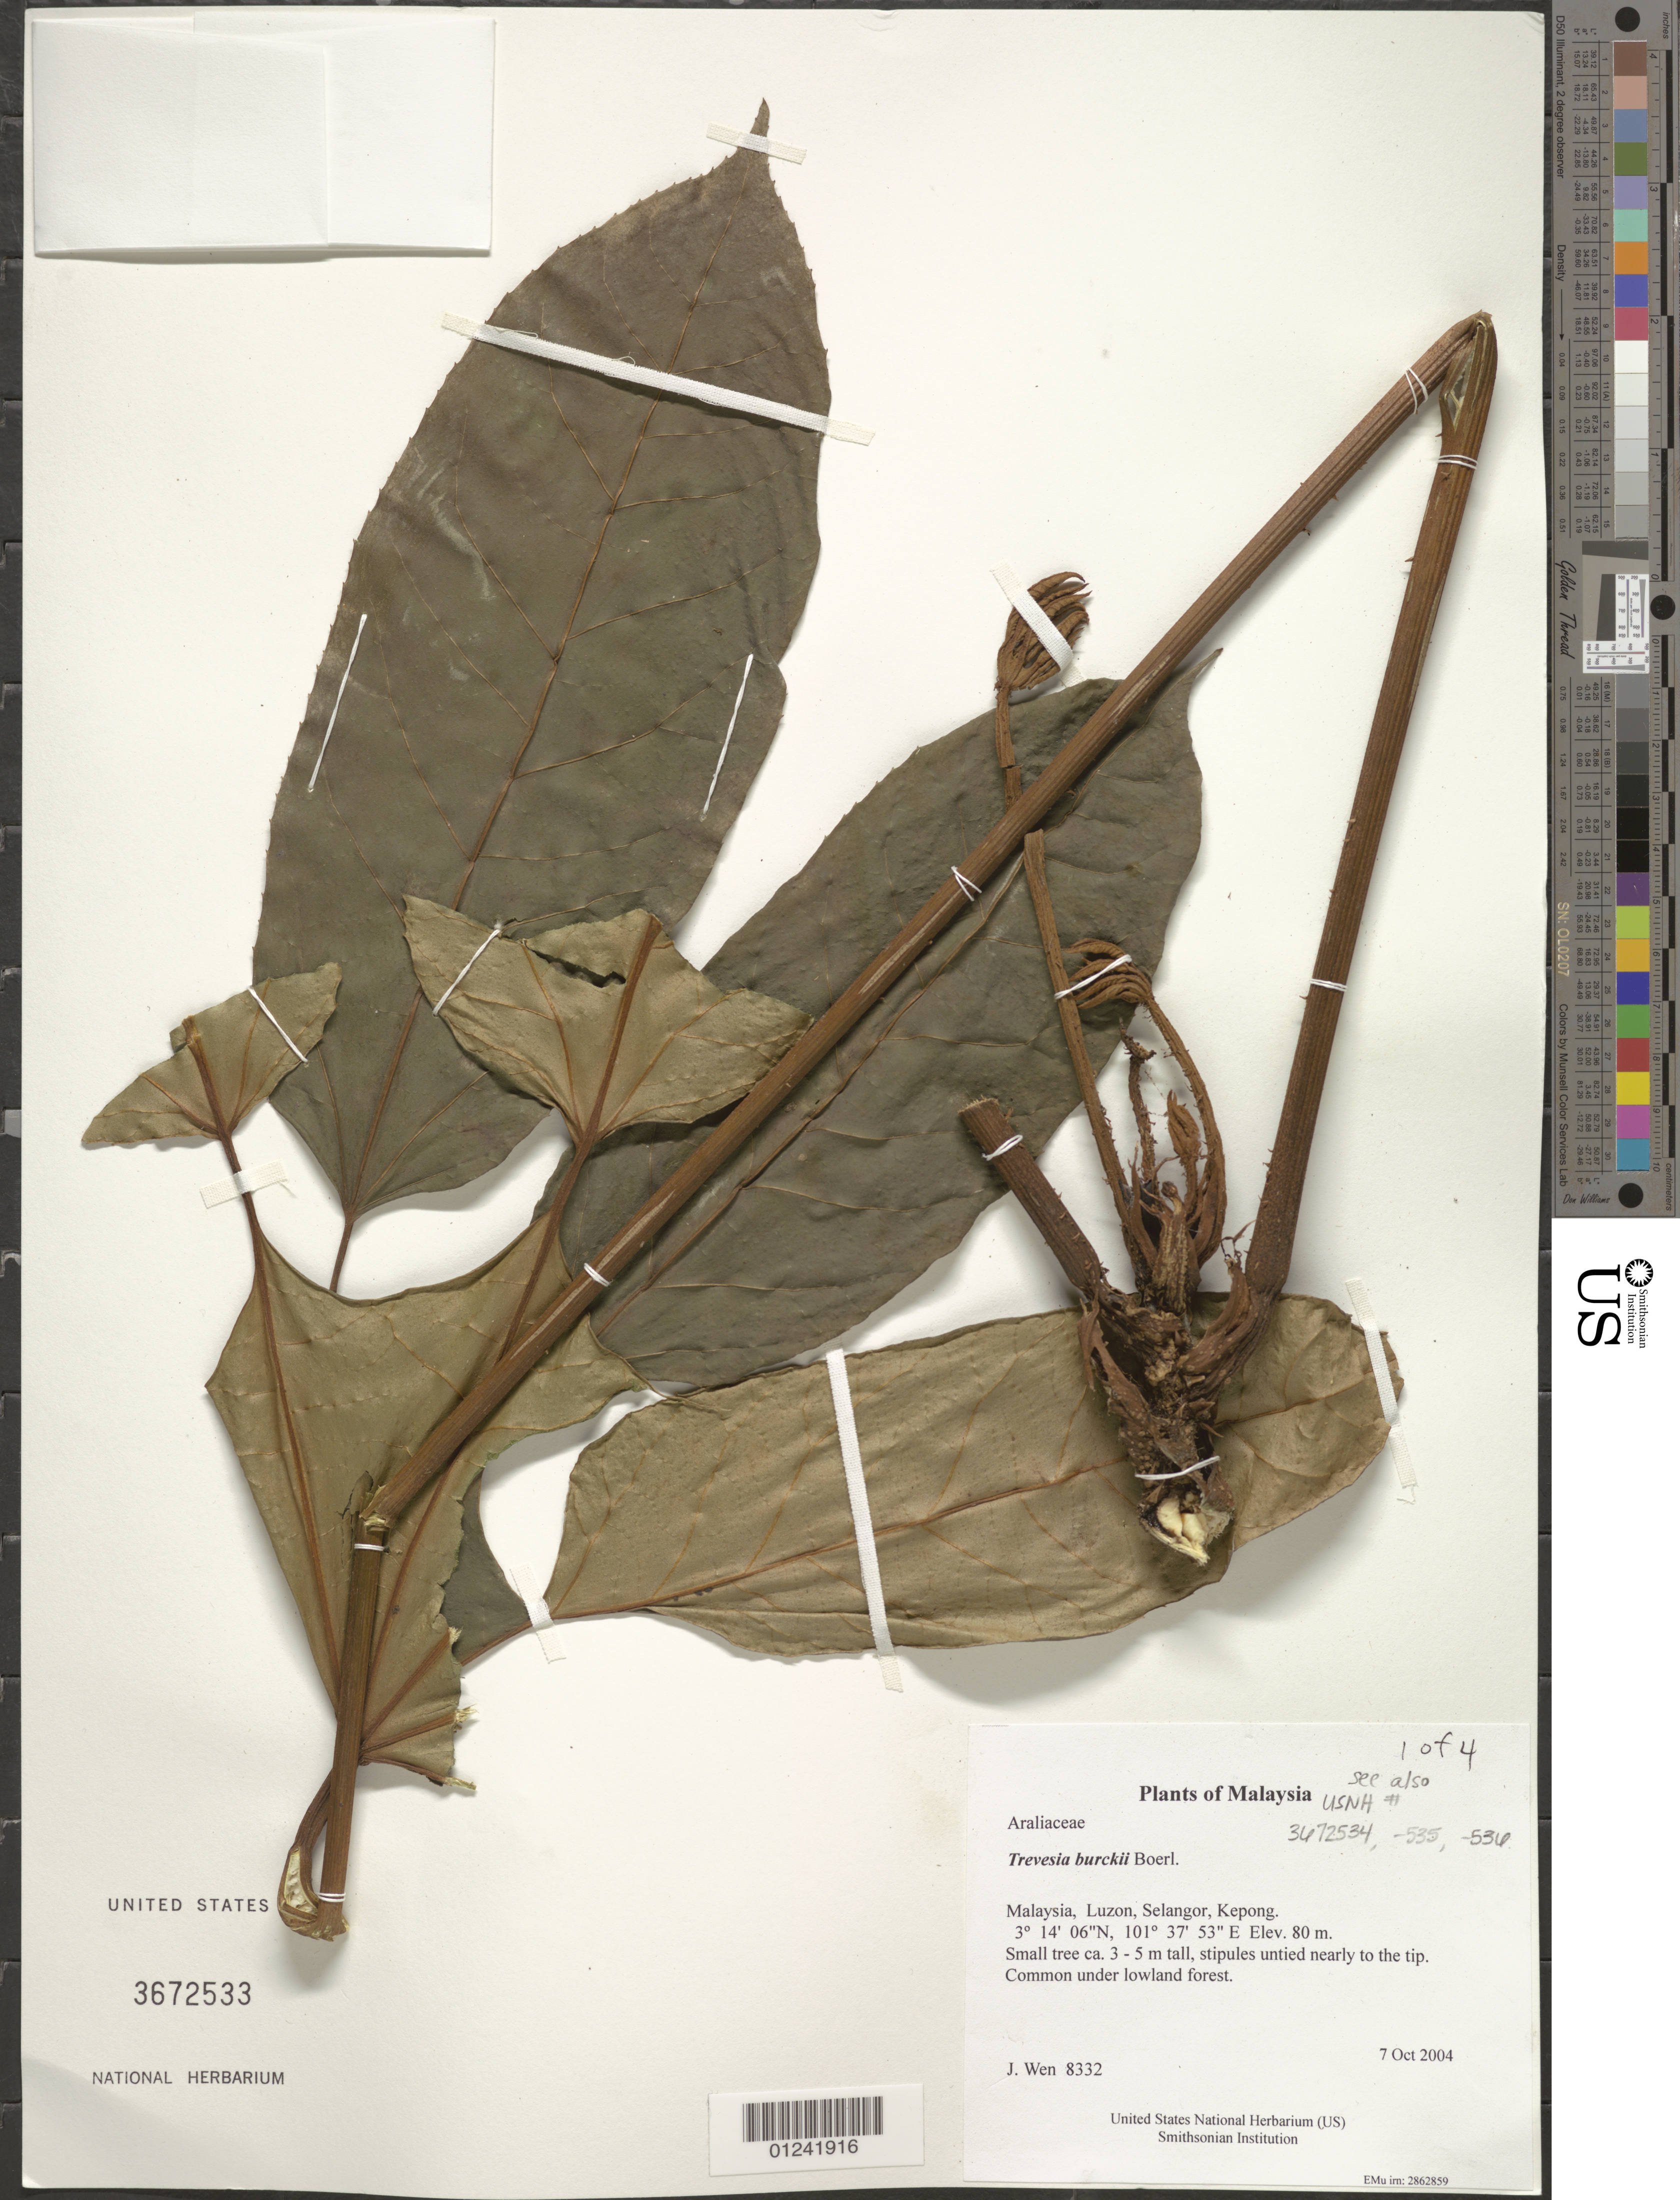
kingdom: Plantae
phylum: Tracheophyta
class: Magnoliopsida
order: Apiales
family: Araliaceae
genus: Trevesia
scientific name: Trevesia burckii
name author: Boerl.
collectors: J. Wen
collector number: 8332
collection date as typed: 7 Oct 2004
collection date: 2004-10-07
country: Malaysia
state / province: Selangor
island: Luzon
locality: Kepong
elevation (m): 80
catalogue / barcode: US 3672533